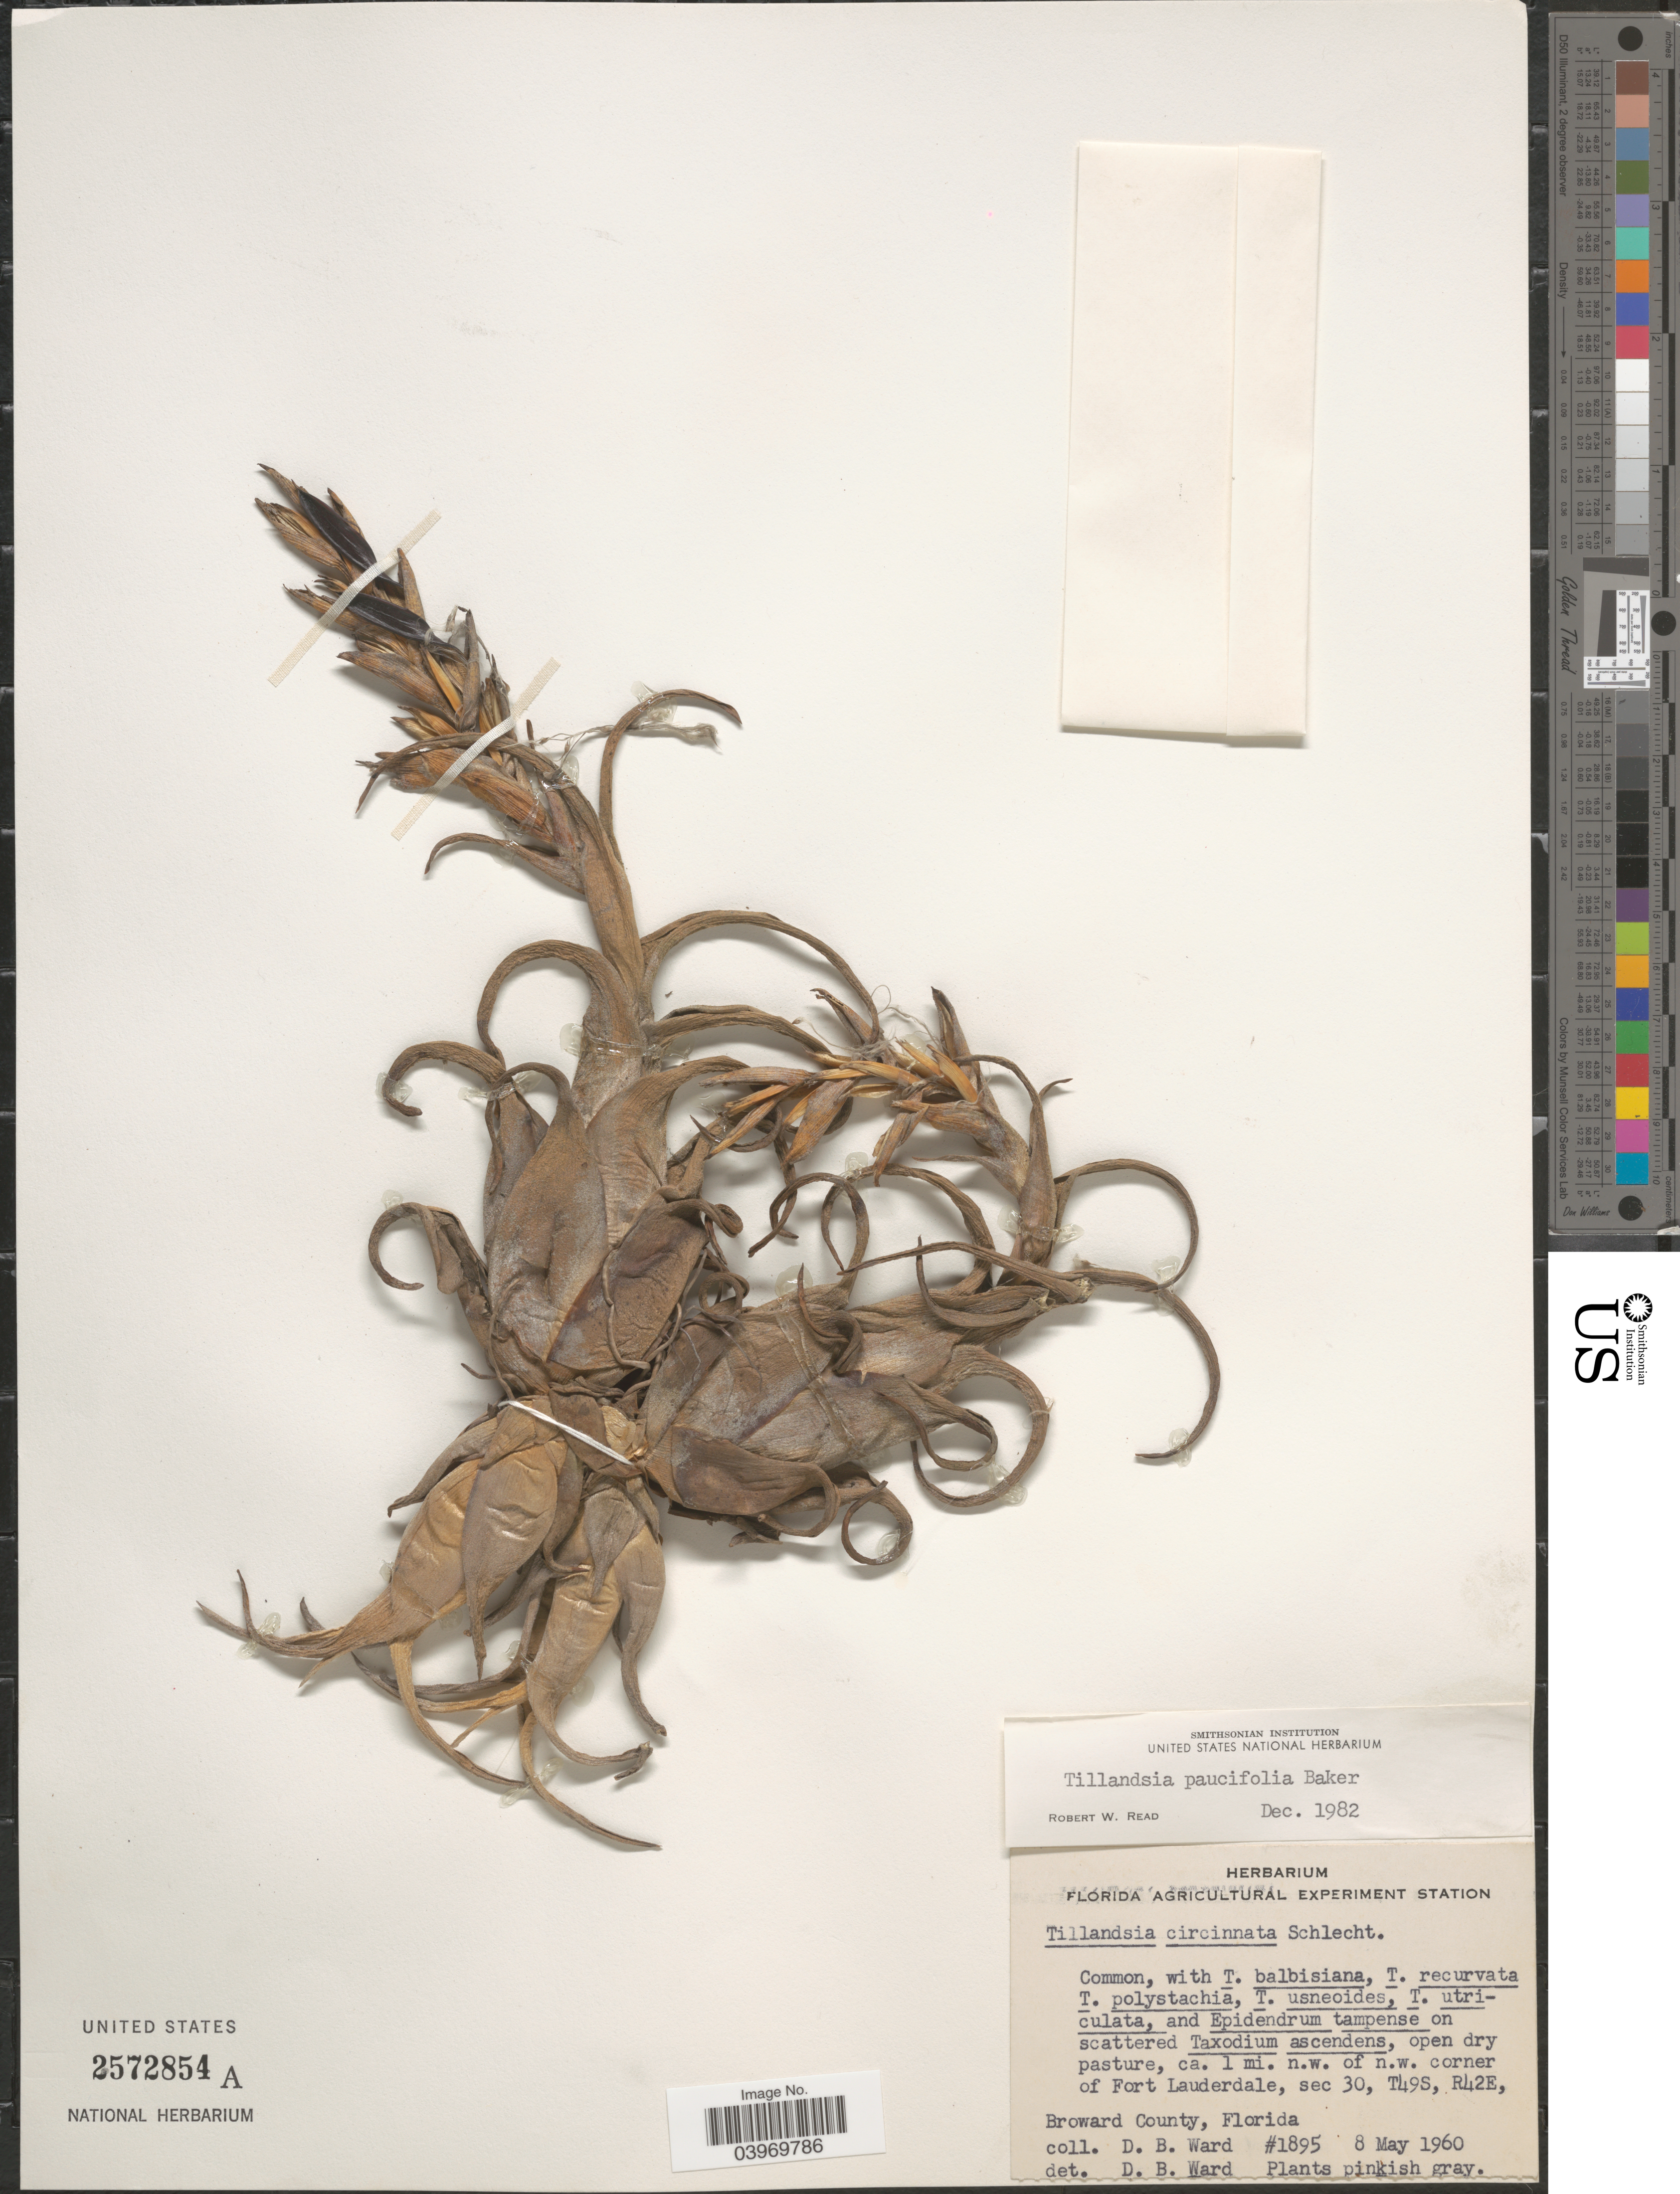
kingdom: Plantae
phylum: Tracheophyta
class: Liliopsida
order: Poales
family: Bromeliaceae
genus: Tillandsia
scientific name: Tillandsia paucifolia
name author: Baker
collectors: D. B. Ward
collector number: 1895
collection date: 1960-05-08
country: United States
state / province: Florida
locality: Ca. 1 mi. n.w. of n.w. corner of Fort Lauderdale, sec 30, T49S, R42E. Broward County.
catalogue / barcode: US 2572854A